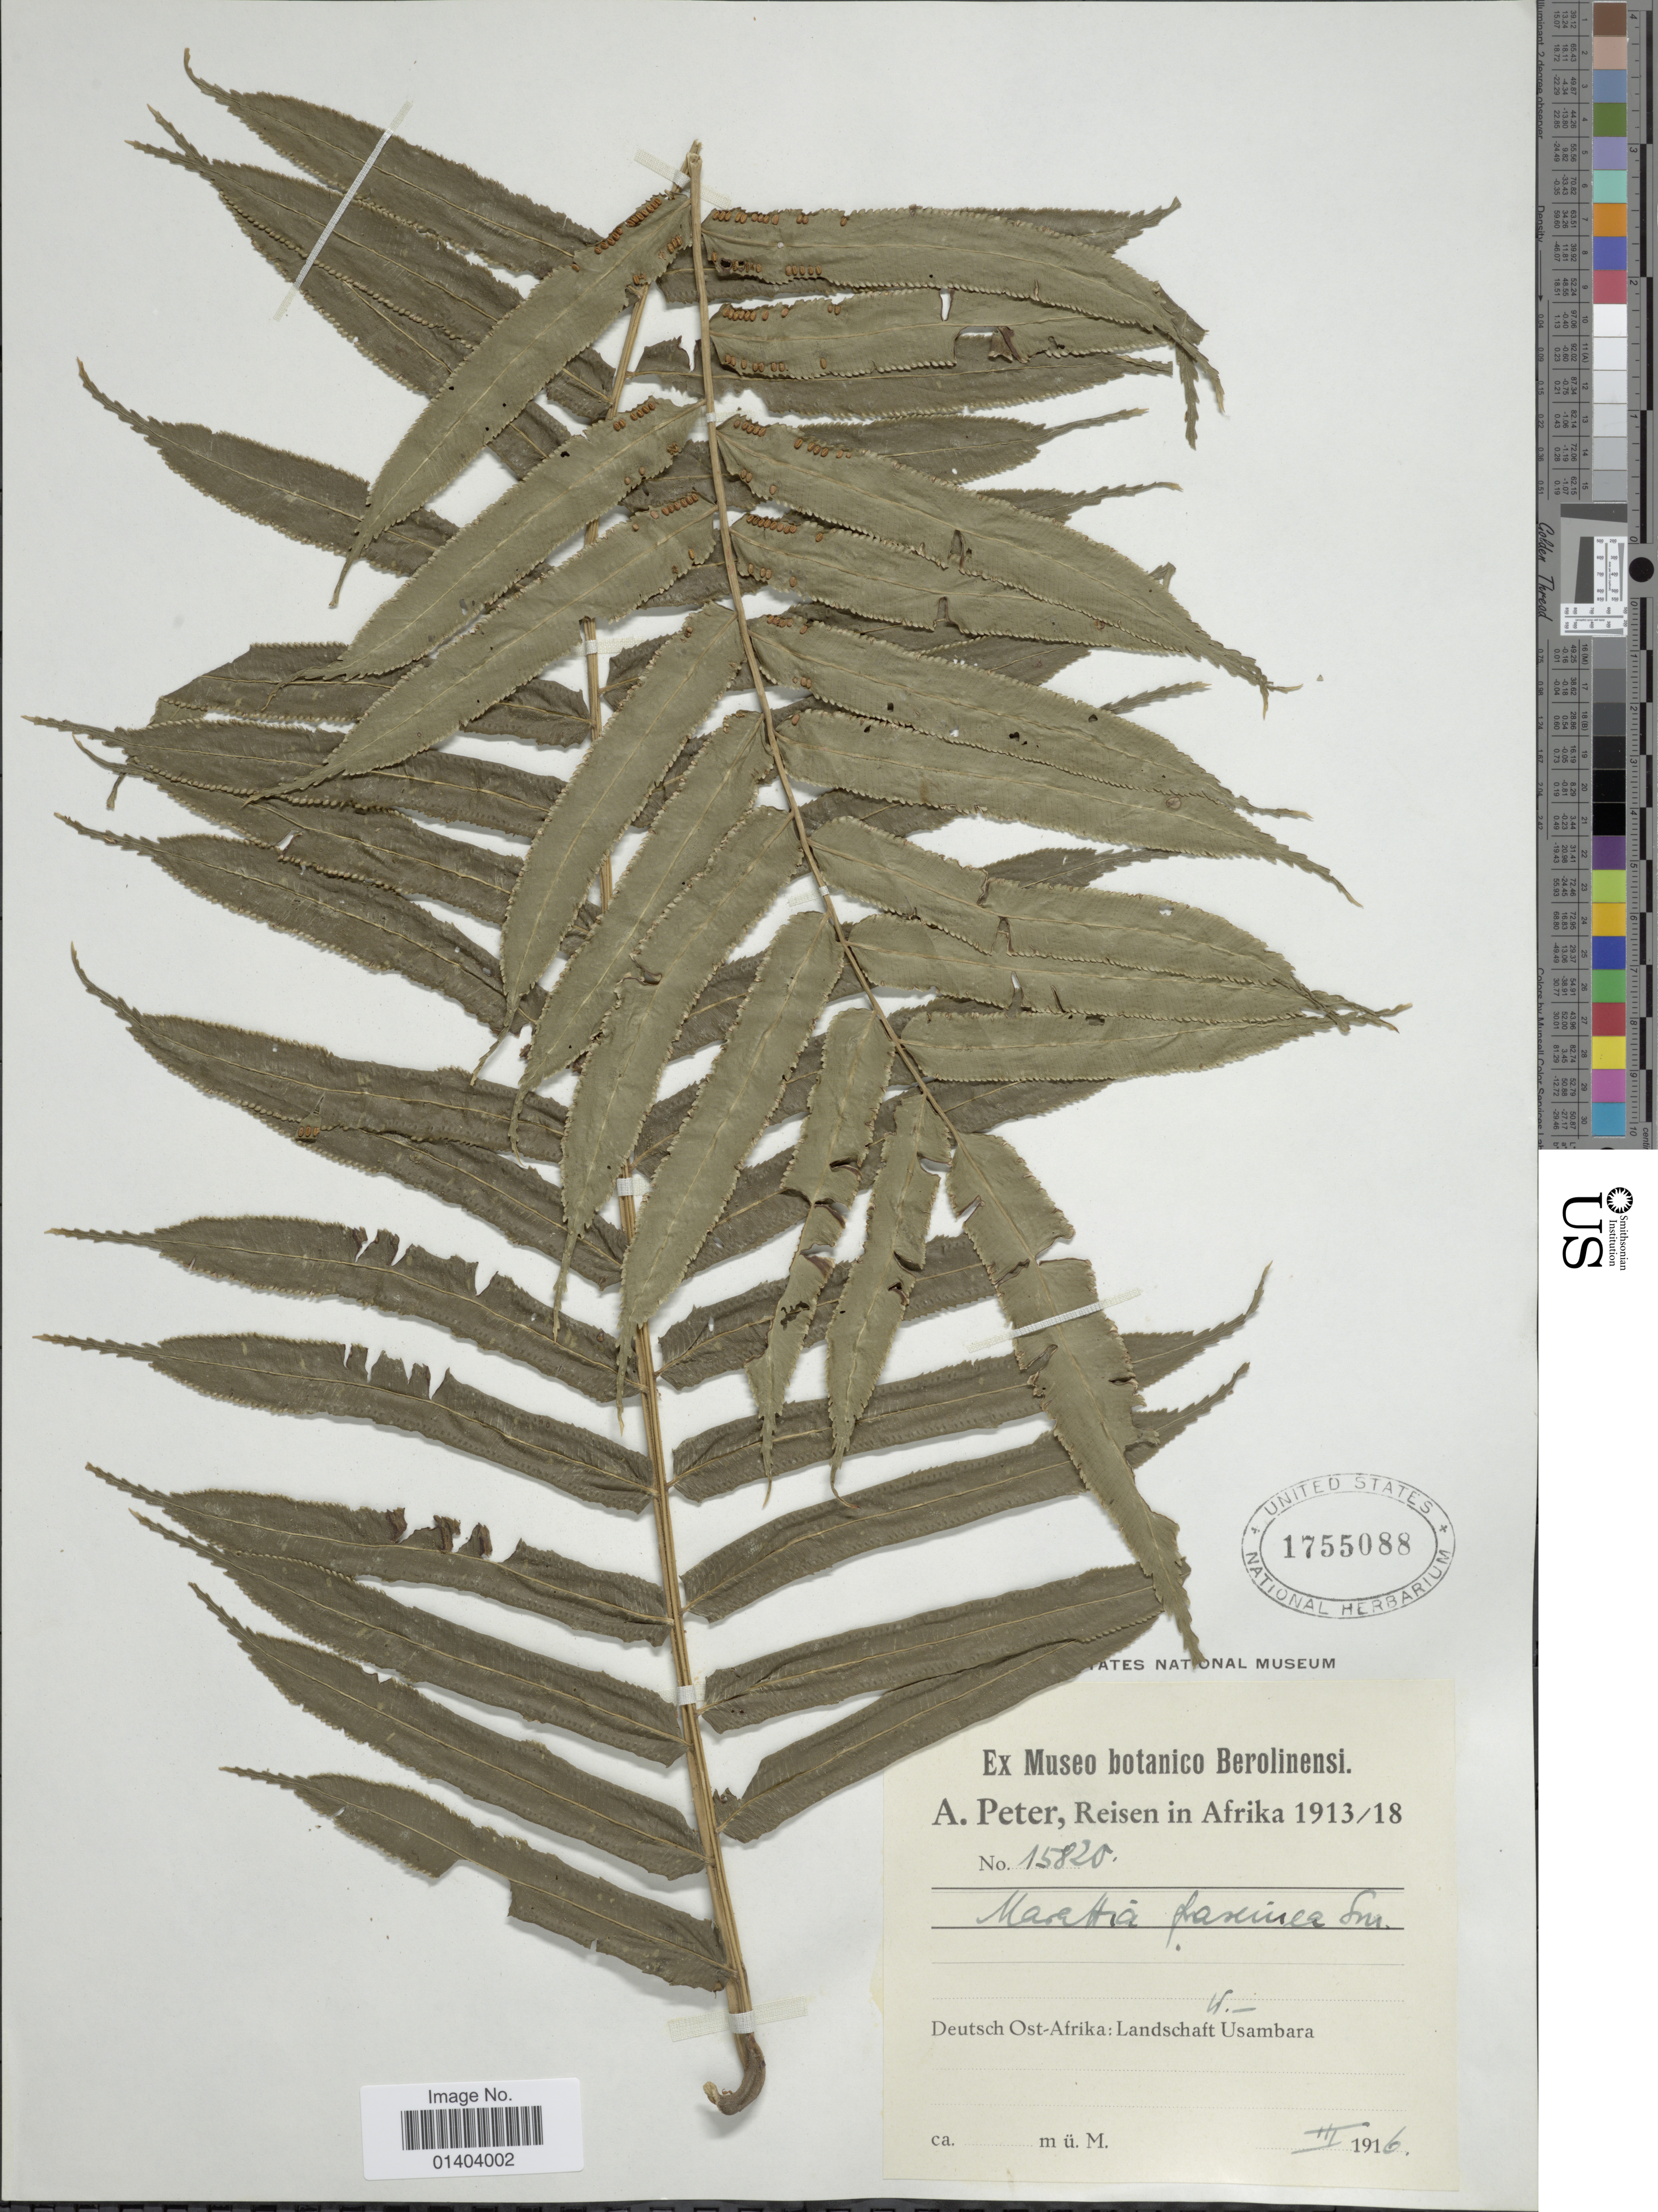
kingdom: Plantae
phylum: Tracheophyta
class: Polypodiopsida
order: Marattiales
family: Marattiaceae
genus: Ptisana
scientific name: Ptisana fraxinea var. salicifolia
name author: (Schrad.) Murdock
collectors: A. Peter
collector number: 15820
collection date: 1916-03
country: Tanzania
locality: Deutsch Ost Afrika: Landschaft N-Usambara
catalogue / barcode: US 1755088